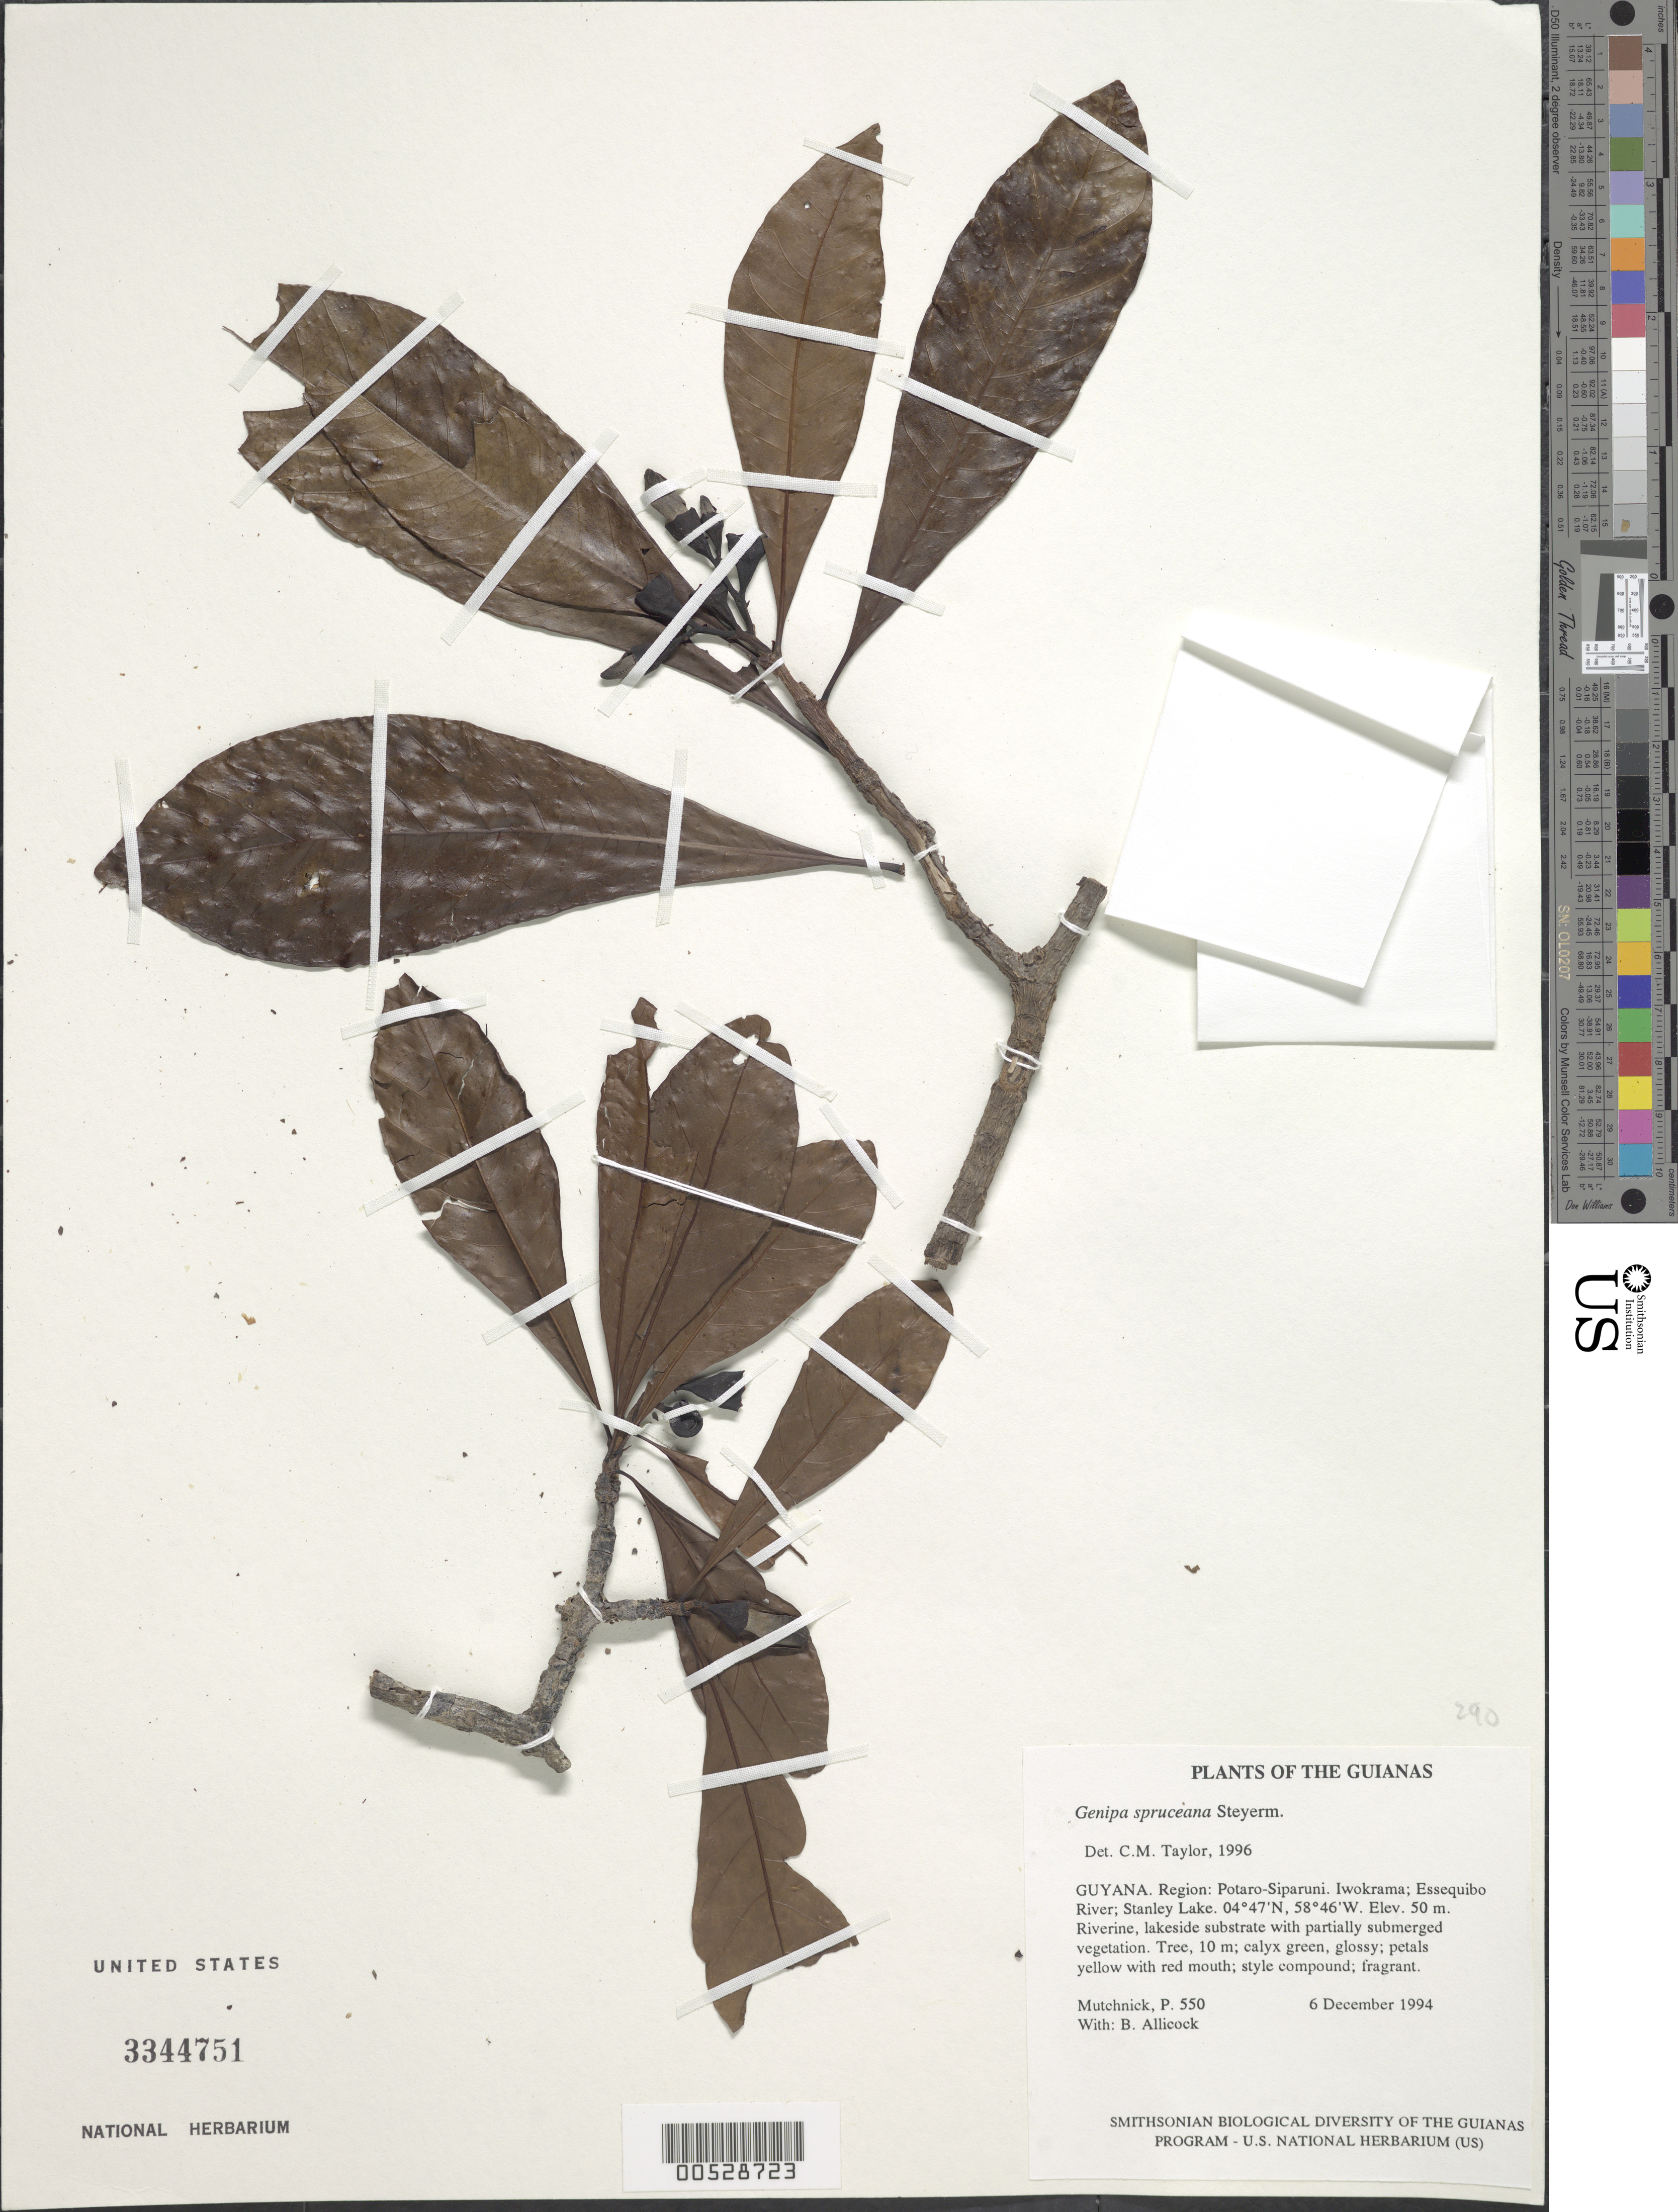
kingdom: Plantae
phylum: Tracheophyta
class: Magnoliopsida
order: Gentianales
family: Rubiaceae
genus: Genipa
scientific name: Genipa spruceana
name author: Steyerm.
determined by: Taylor, Charlotte M.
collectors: P. Mutchnick & B. Allicock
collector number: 550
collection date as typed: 6 December 1994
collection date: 1994-12-06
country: Guyana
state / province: Potaro-Siparuni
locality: Iwokrama; Essequibo River; Stanley Lake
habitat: Riverine, lakeside substrate with partially submerged vegetation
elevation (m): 50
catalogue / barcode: US 3344751